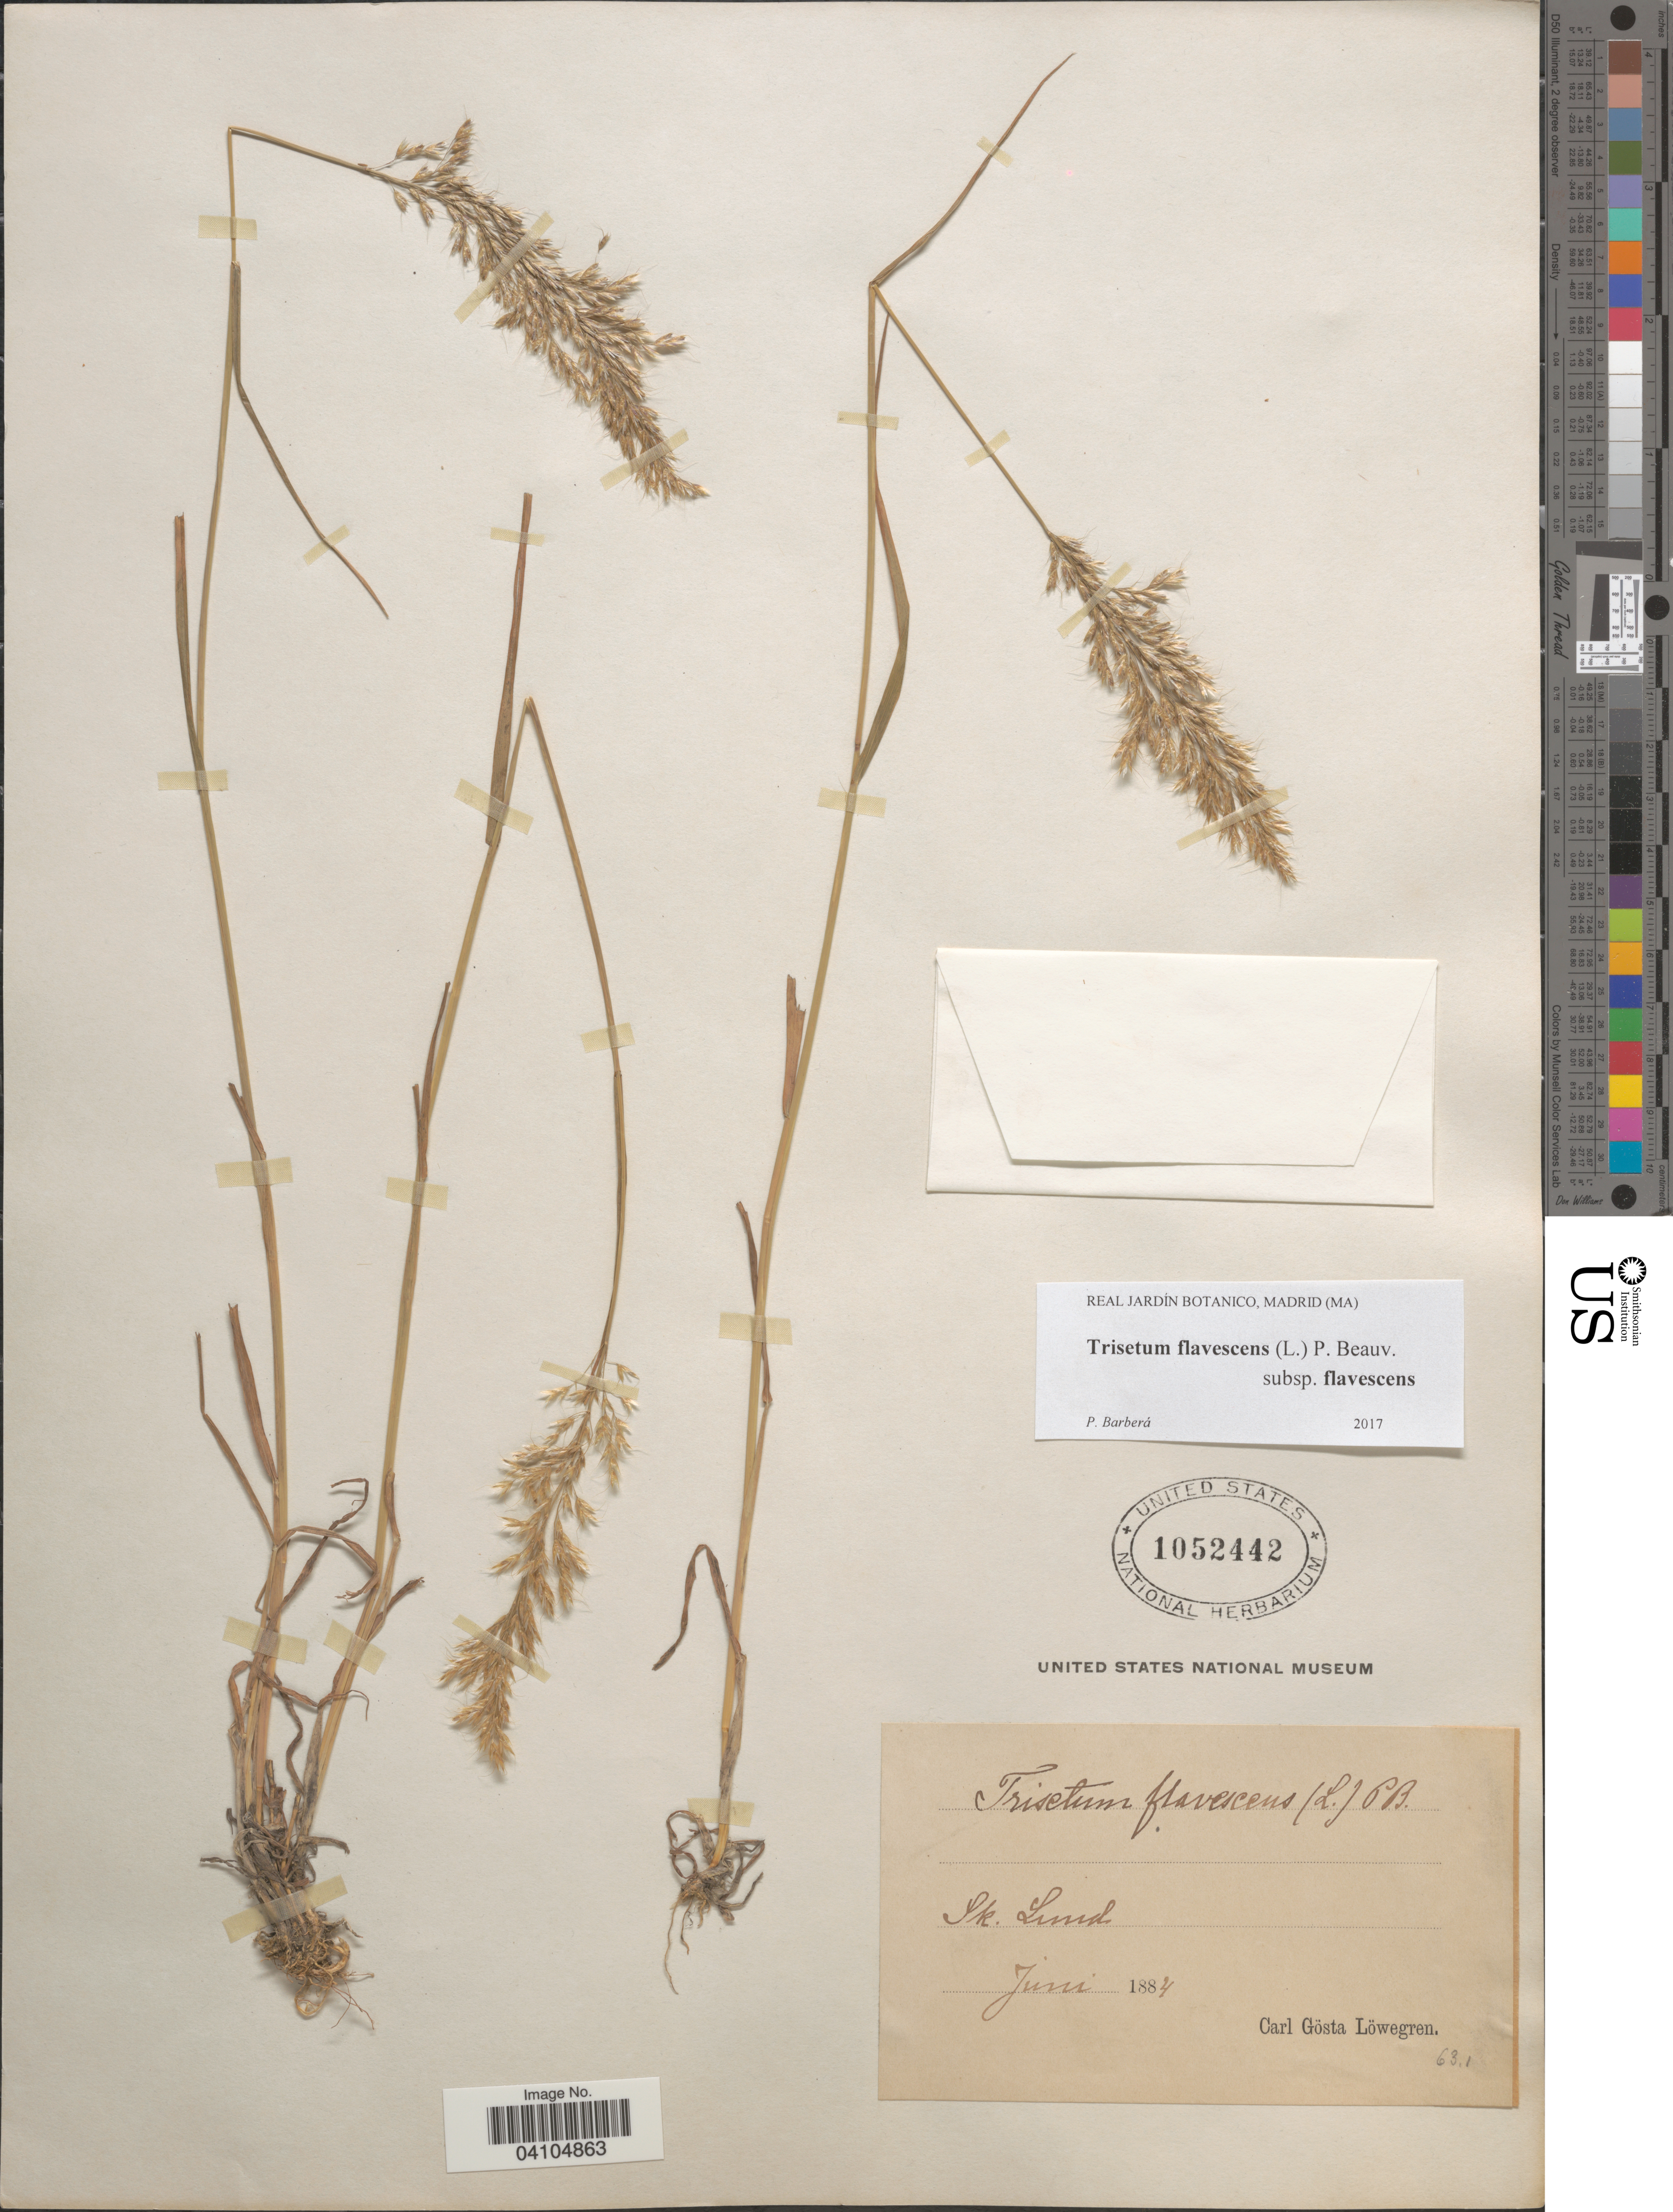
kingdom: Plantae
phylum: Tracheophyta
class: Liliopsida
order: Poales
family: Poaceae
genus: Trisetum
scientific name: Trisetum flavescens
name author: (L.) P. Beauv.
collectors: C. Löwegren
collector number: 63.1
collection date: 1884-06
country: Sweden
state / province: Skåne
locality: Lund.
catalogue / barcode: US 1052442